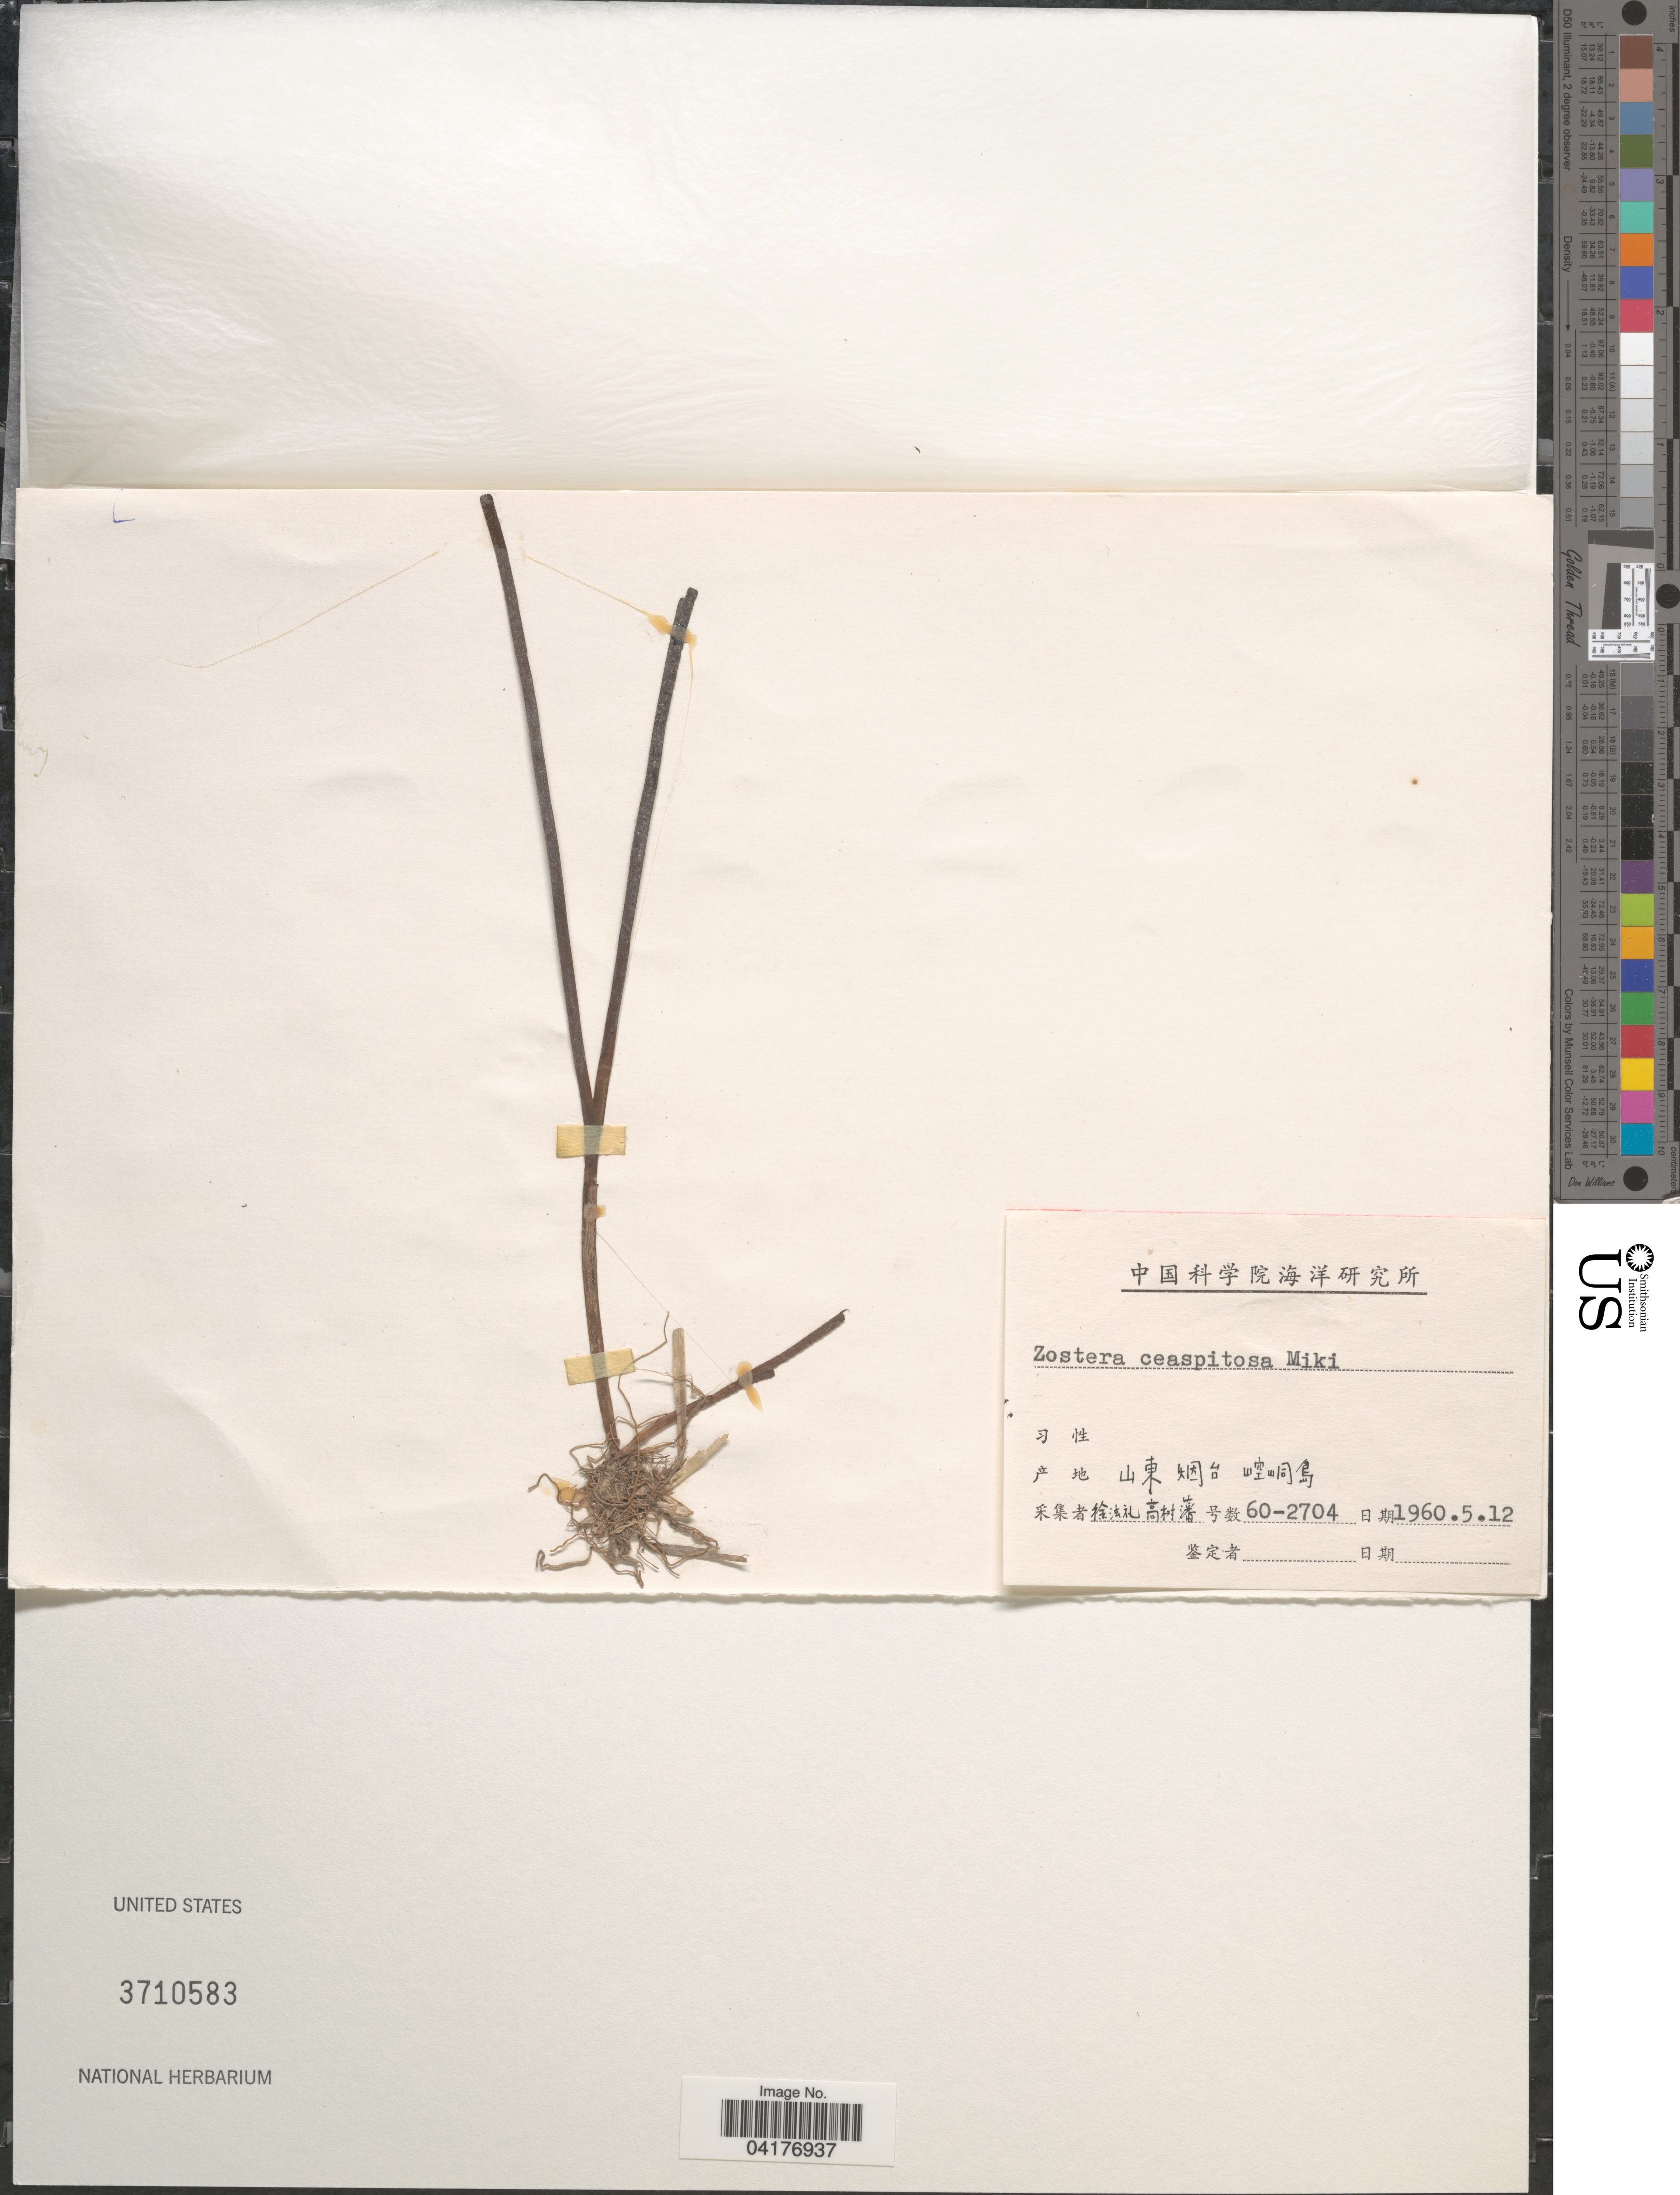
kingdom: Plantae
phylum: Tracheophyta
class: Liliopsida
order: Alismatales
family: Zosteraceae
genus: Zostera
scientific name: Zostera caespitosa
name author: Miki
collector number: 60-2704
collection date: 1960-05-12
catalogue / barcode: US 3710583